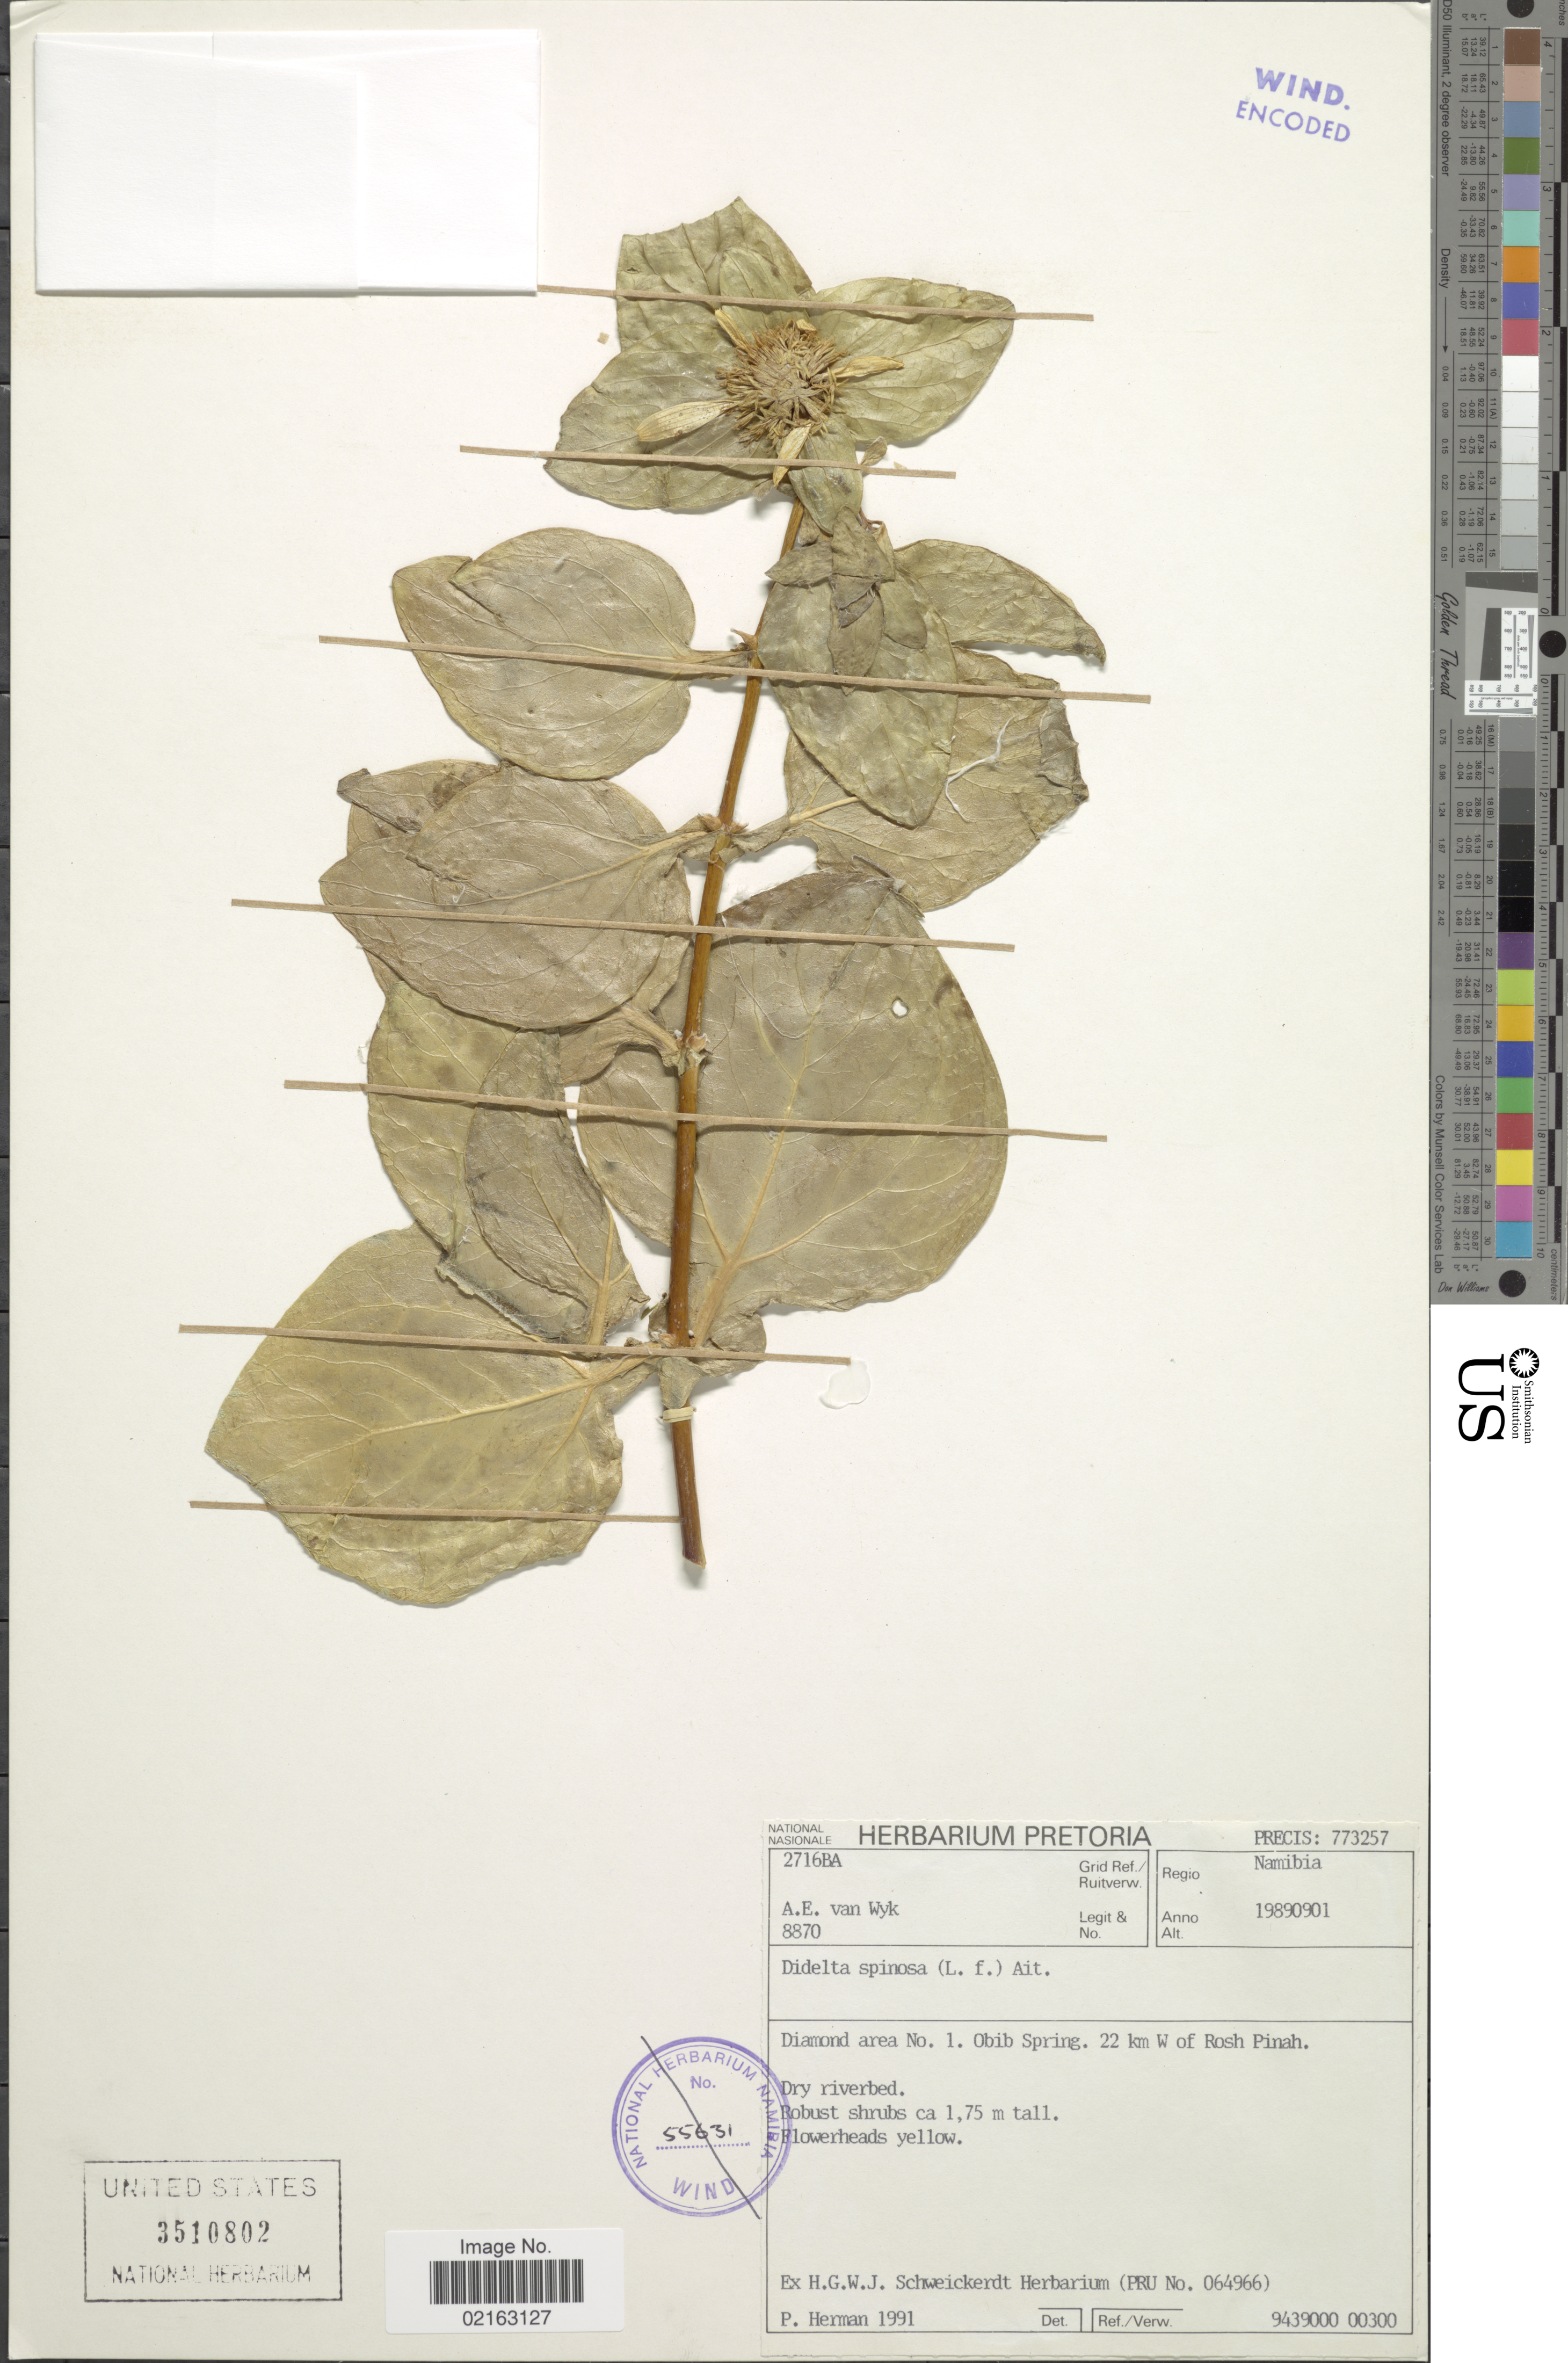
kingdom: Plantae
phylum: Tracheophyta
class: Magnoliopsida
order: Asterales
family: Asteraceae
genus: Didelta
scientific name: Didelta spinosa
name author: (L. f.) Aiton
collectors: A. van Wyk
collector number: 8870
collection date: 1989-09-01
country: Namibia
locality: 2716BA. Namibia. Diamond area No. 1. Obib Spring. 22 km W of Rosh Pinah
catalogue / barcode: US 3510802